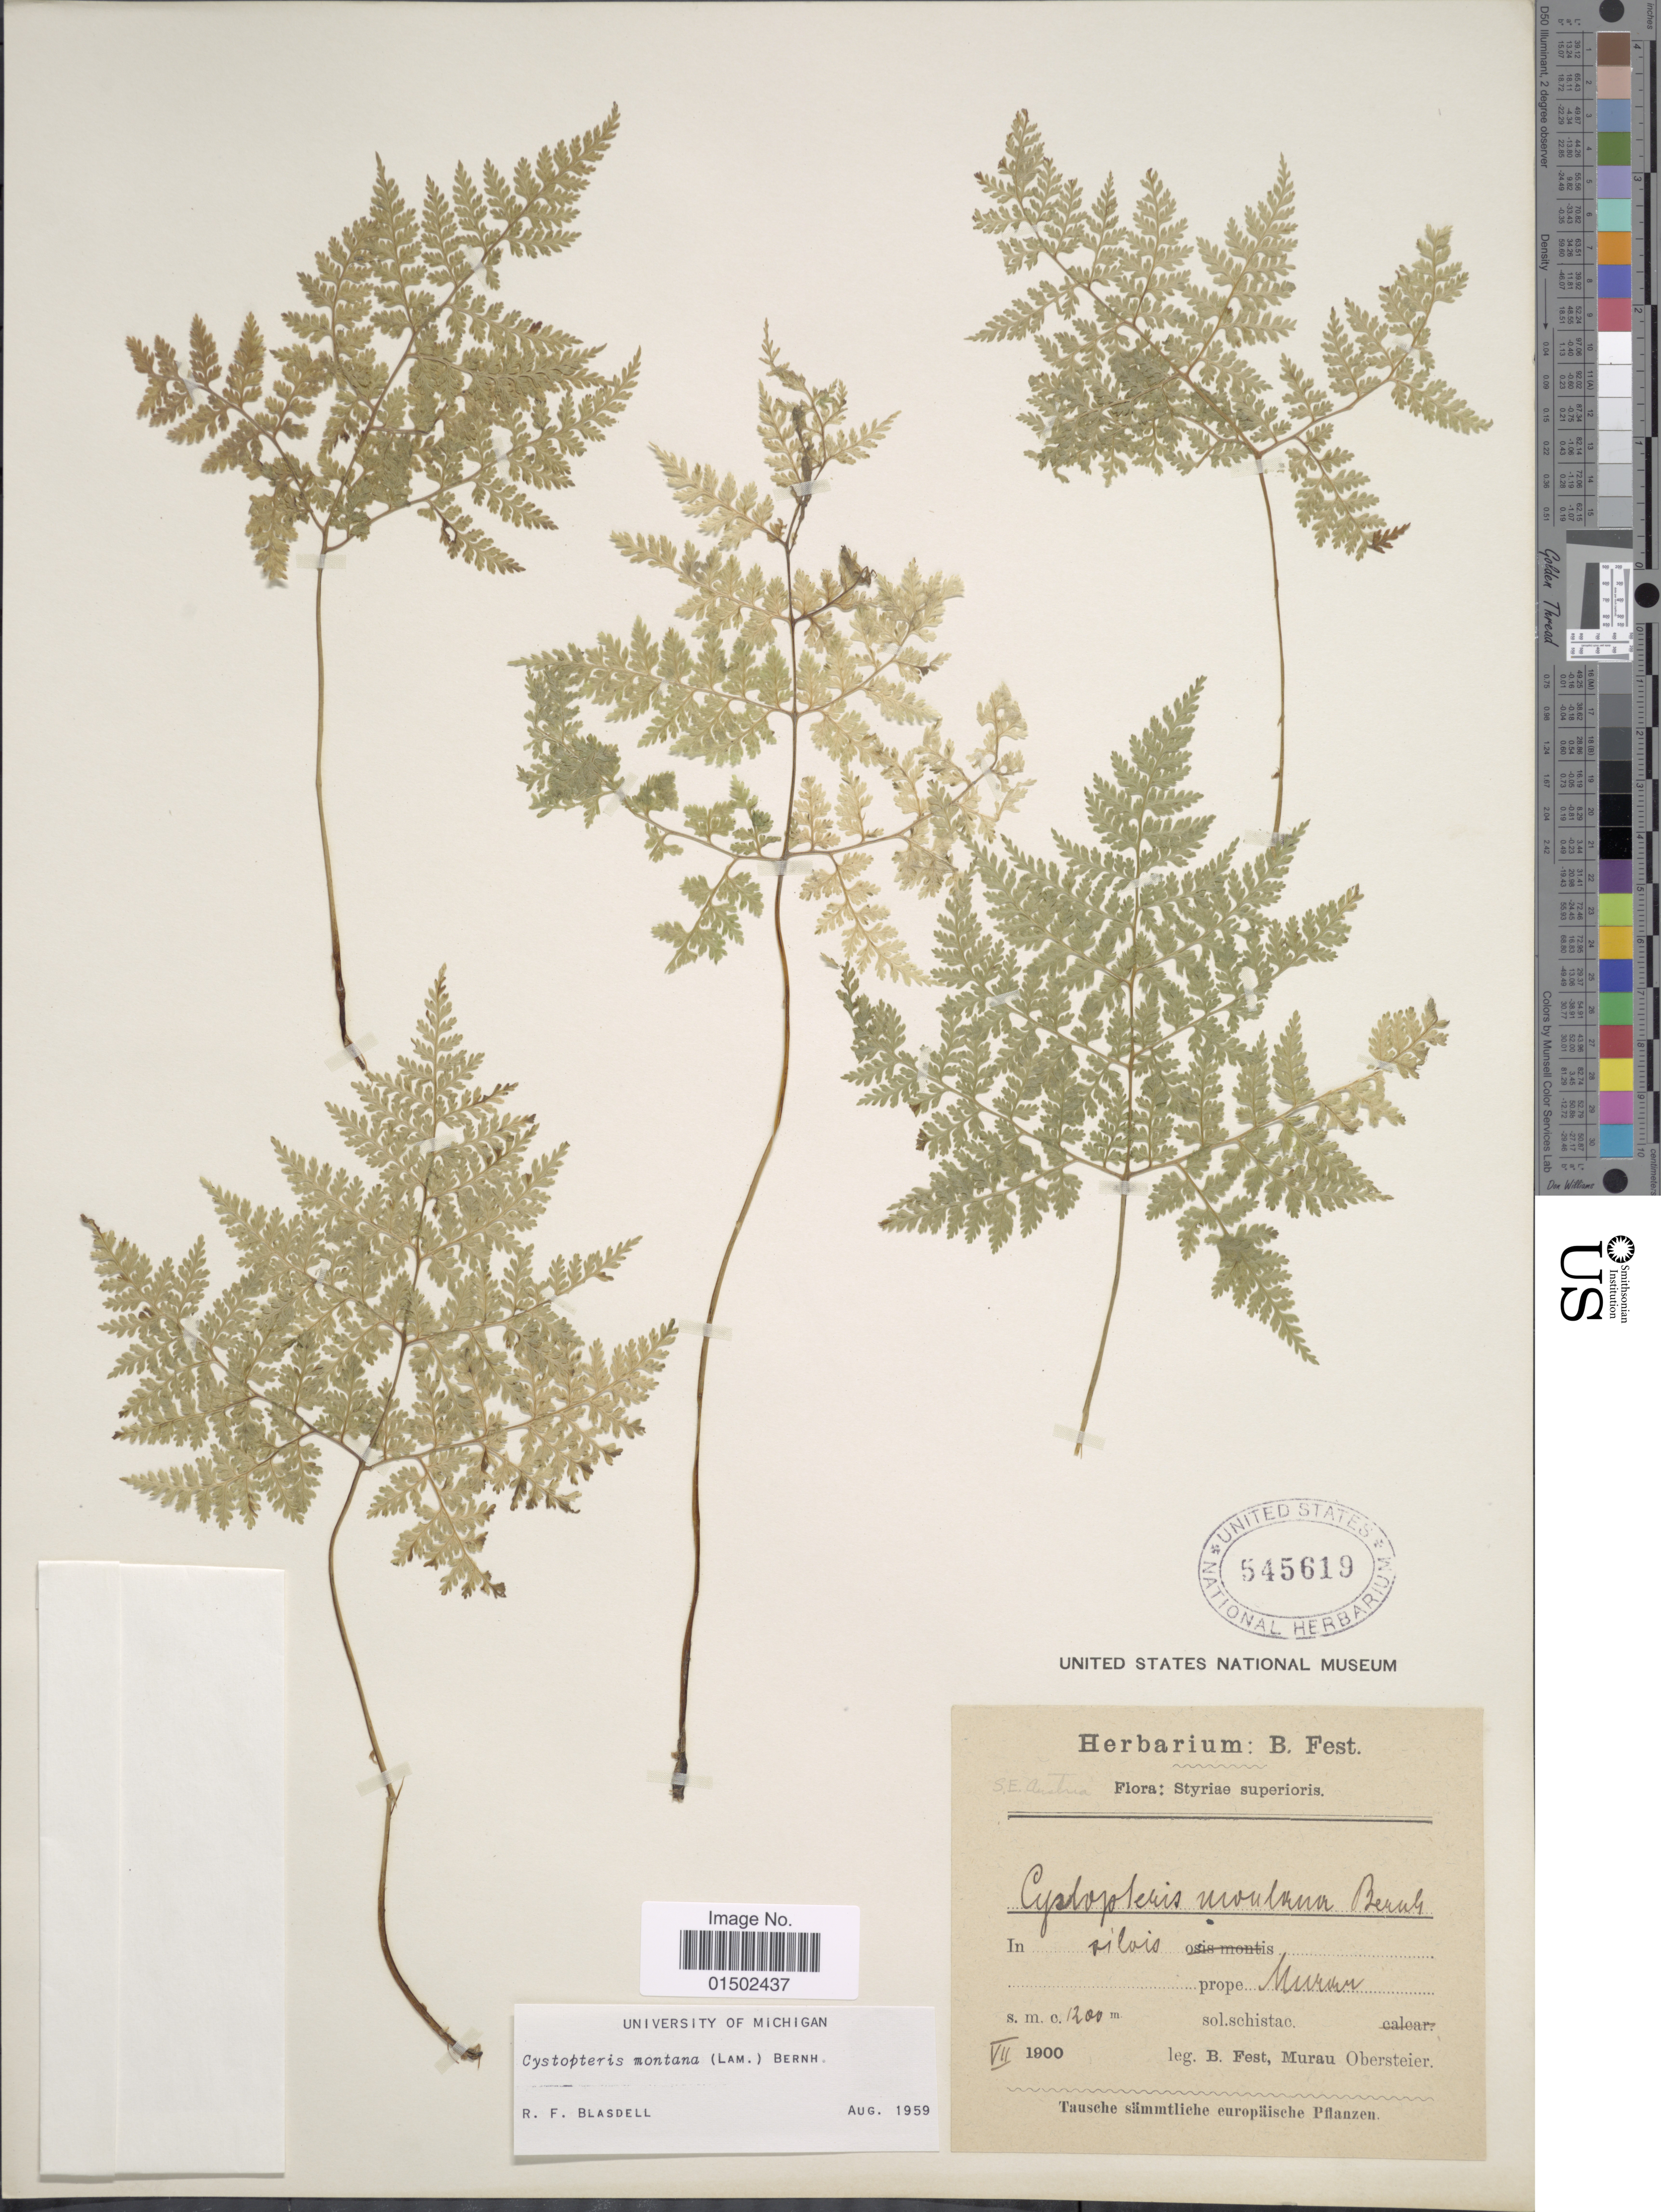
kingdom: Plantae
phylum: Tracheophyta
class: Polypodiopsida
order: Polypodiales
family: Cystopteridaceae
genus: Cystopteris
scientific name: Cystopteris montana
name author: (Lam.) Desv.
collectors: B. Fest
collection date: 1900-07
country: Austria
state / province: Steiermark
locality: Styriae superioris, Silvis, prope Muruiu. sol.schistac [interpreted]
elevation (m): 1200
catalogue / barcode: US 545619